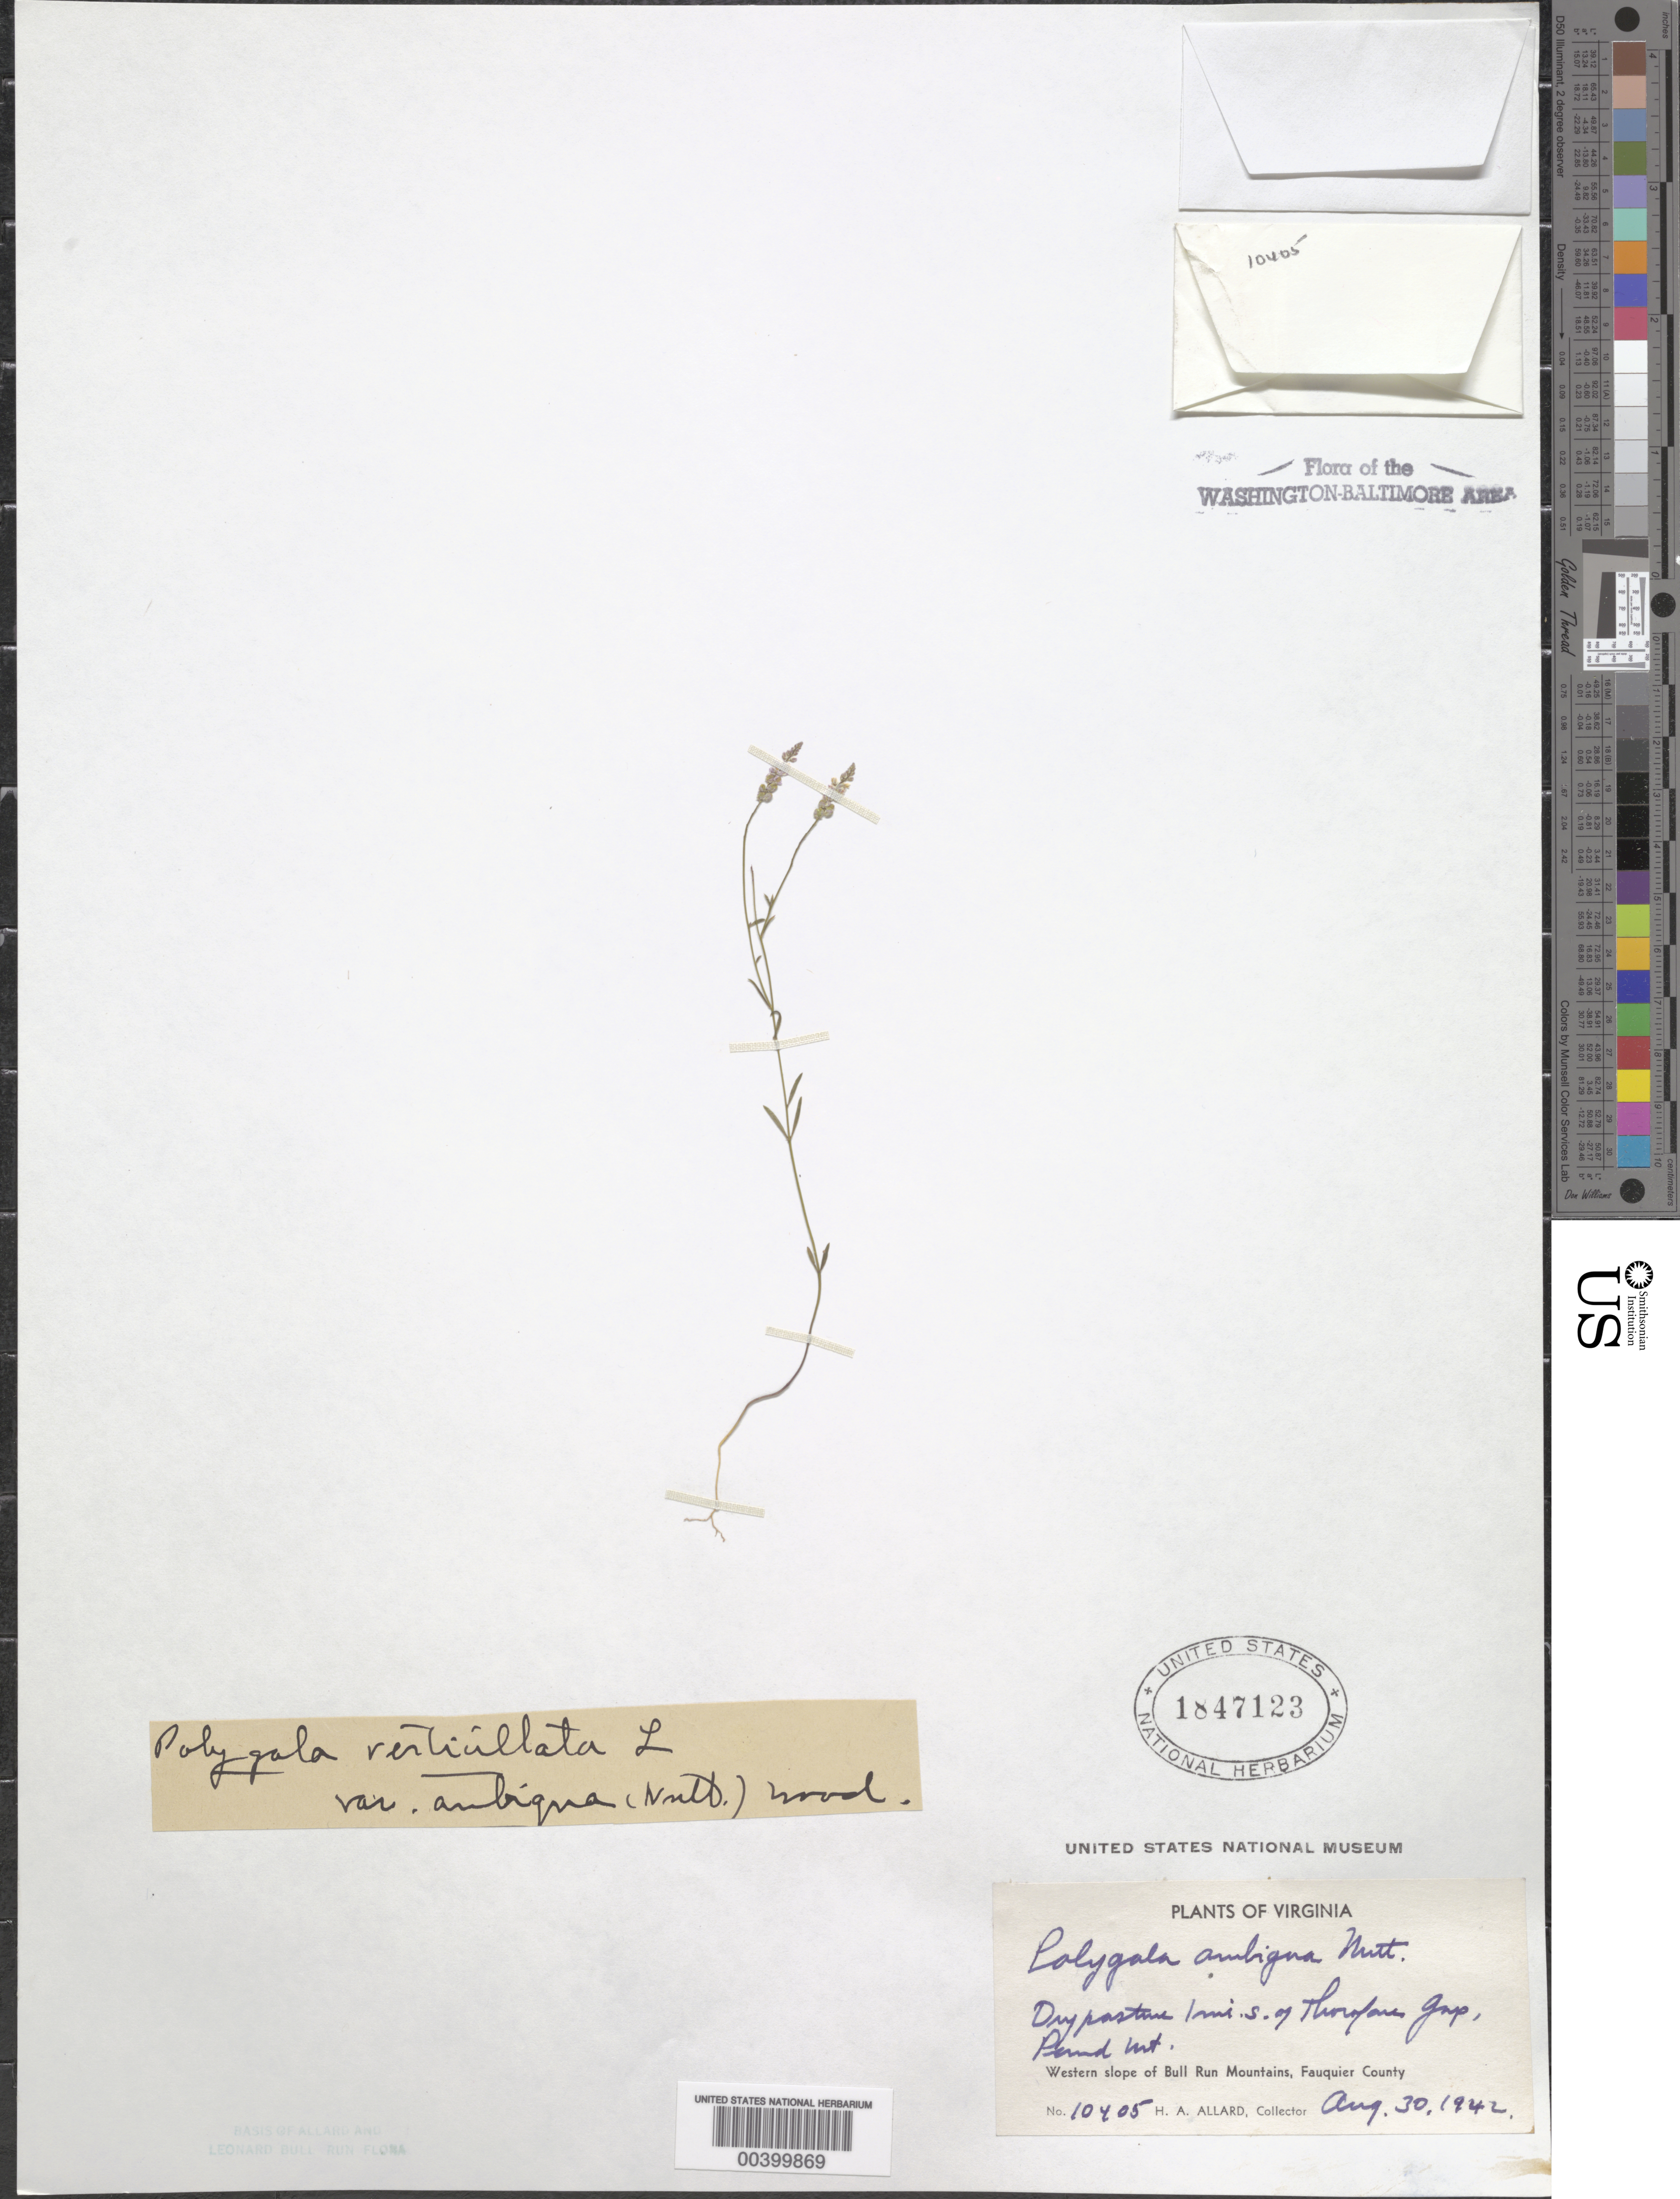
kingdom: Plantae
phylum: Tracheophyta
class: Magnoliopsida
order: Fabales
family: Polygalaceae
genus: Polygala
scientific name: Polygala verticillata var. ambigua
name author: (Nutt.) Alph. Wood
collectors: H. A. Allard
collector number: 10405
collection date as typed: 30 Aug 1942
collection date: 1942-08-30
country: United States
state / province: Virginia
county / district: Fauquier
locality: South of Thorofare Gap, Pond Mountains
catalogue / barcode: US 1847123